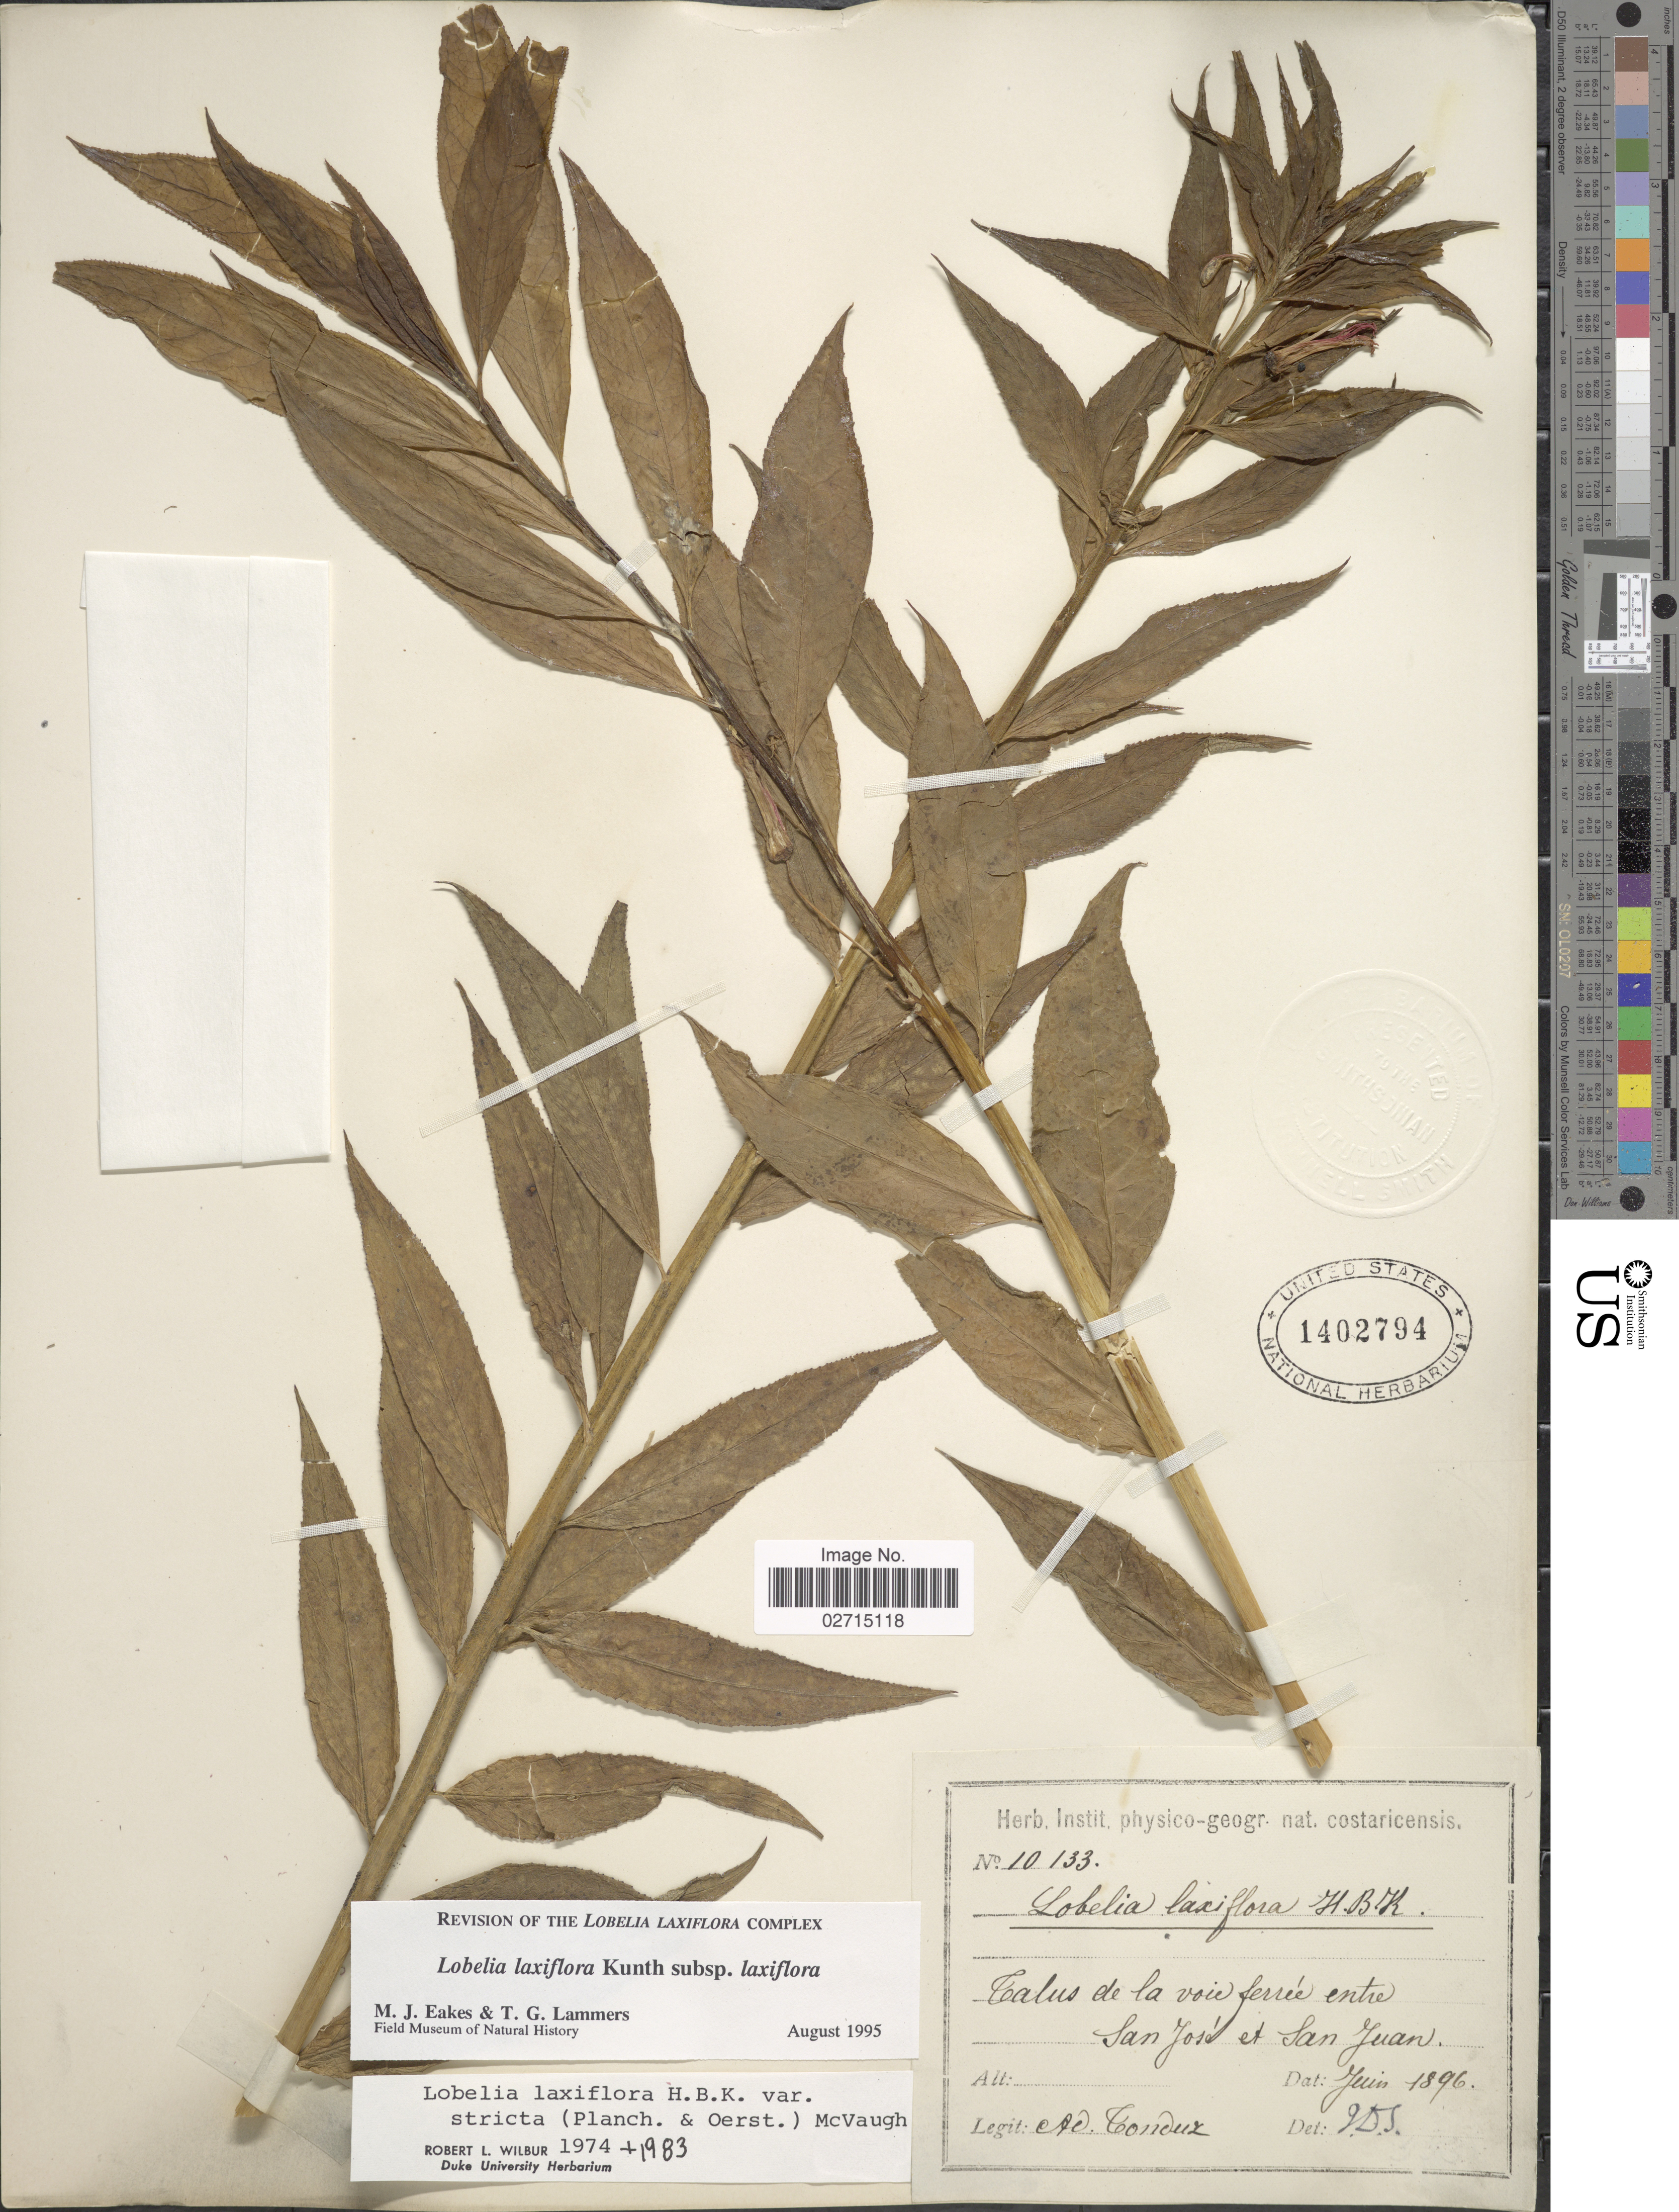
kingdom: Plantae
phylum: Tracheophyta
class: Magnoliopsida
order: Asterales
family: Campanulaceae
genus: Lobelia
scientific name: Lobelia laxiflora subsp. laxiflora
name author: Kunth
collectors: A. Tonduz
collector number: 10133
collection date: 1896-06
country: Costa Rica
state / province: San José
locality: Talus de la voie ferrée entre San José et San Juan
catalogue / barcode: US 1402794